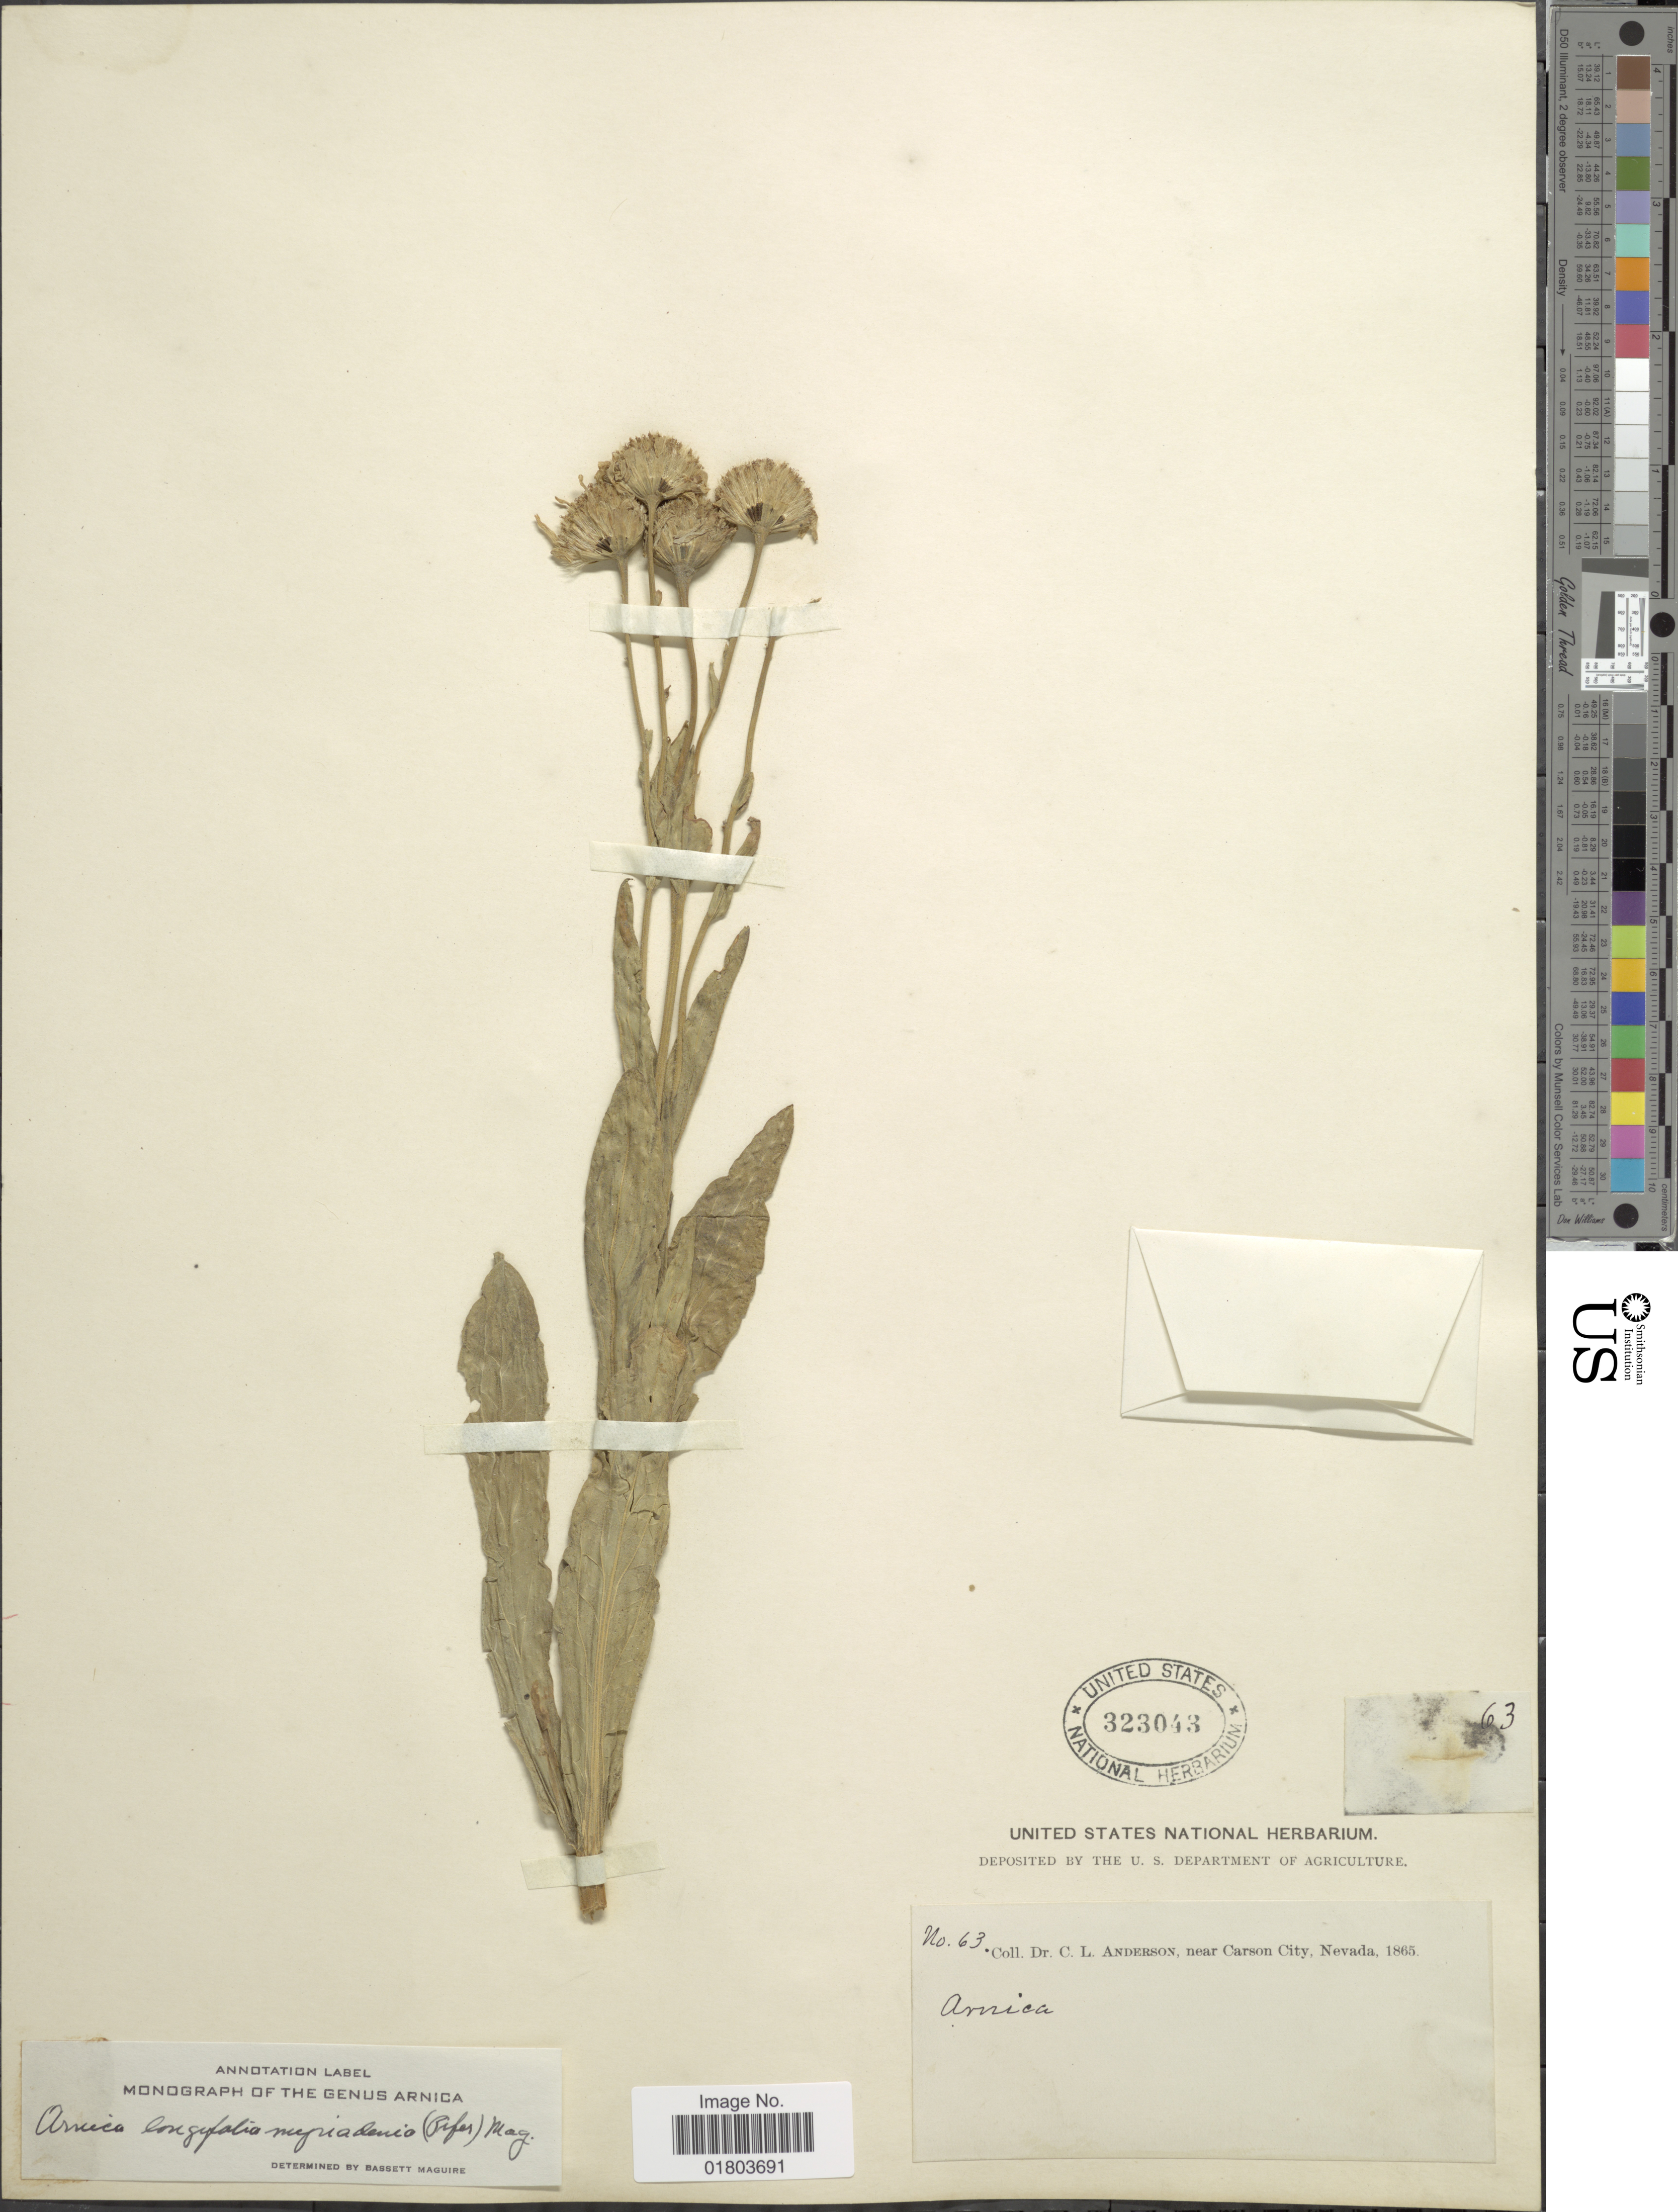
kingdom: Plantae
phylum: Tracheophyta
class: Magnoliopsida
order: Asterales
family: Asteraceae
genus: Arnica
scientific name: Arnica longifolia subsp. myriadenia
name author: (Piper) Maguire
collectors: C. L. Anderson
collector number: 63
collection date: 1865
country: United States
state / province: Nevada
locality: Near Carson City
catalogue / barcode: US 323043